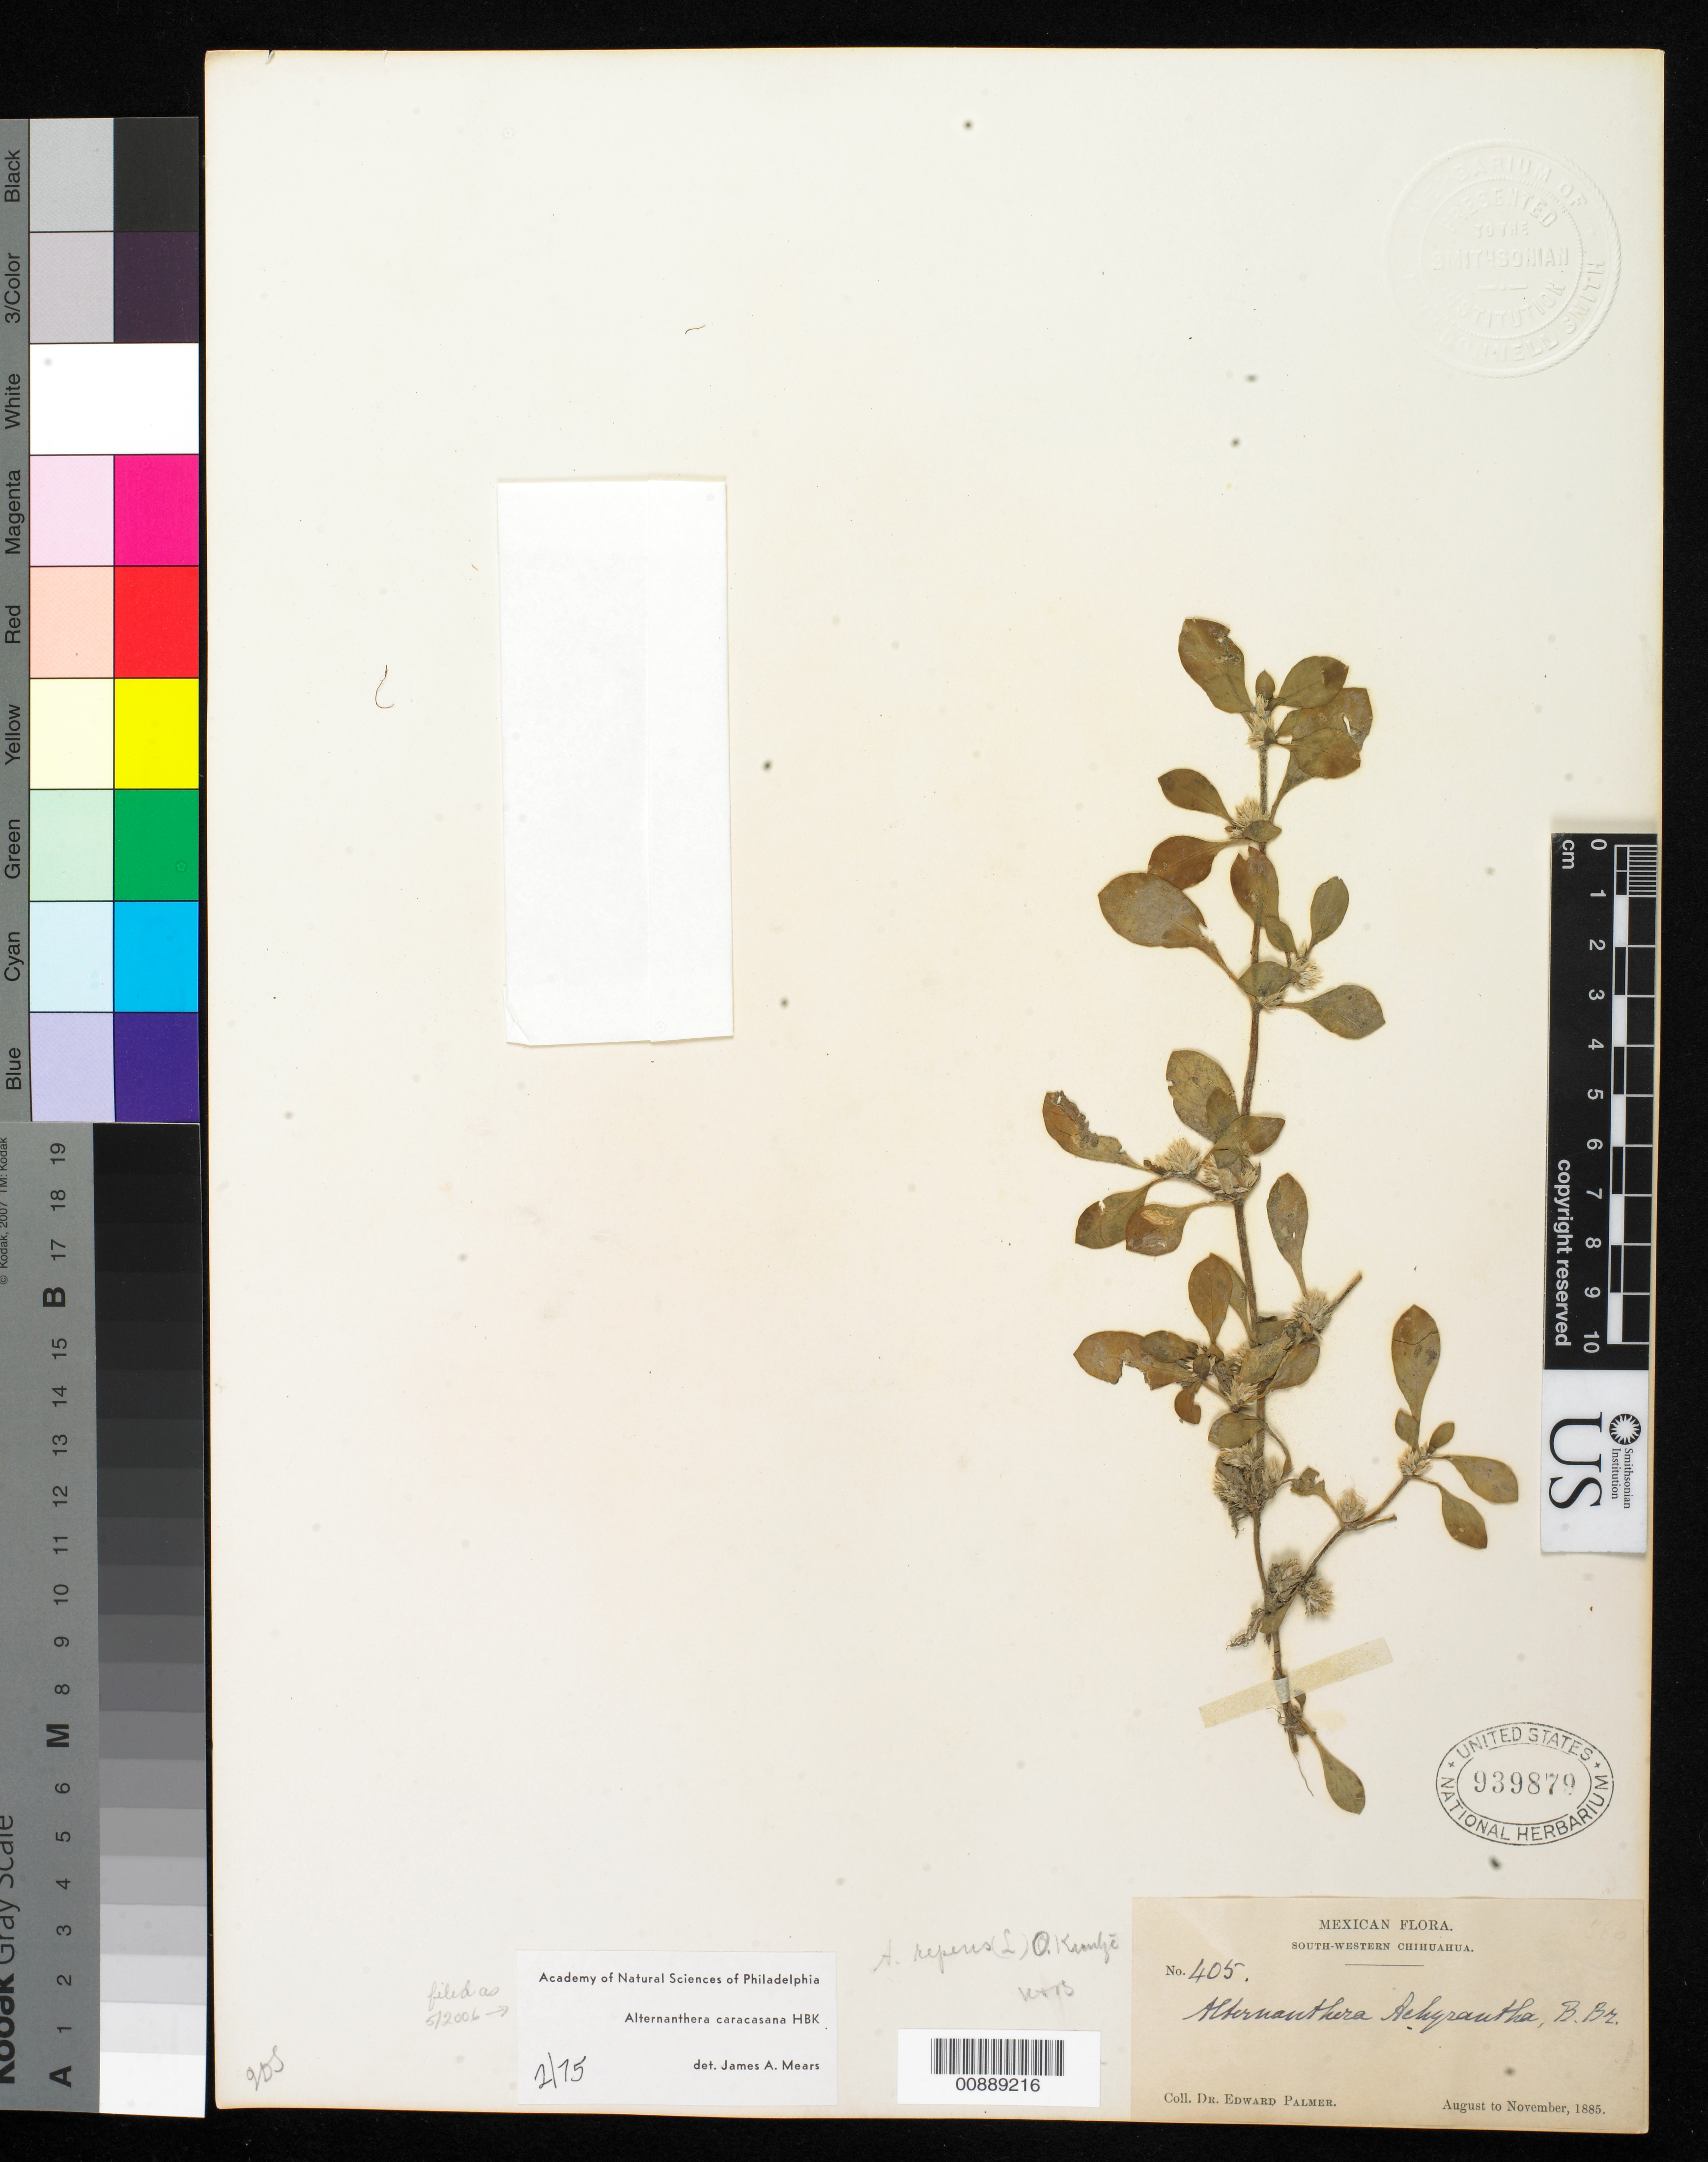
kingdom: Plantae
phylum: Tracheophyta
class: Magnoliopsida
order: Caryophyllales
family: Amaranthaceae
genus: Alternanthera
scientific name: Alternanthera caracasana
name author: Kunth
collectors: E. Palmer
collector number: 405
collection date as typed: Aug 1885 to -- Nov 1885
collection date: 1885-08/1885-11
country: Mexico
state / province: Chihuahua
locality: South-Western Chihuahua.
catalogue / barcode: US 939879